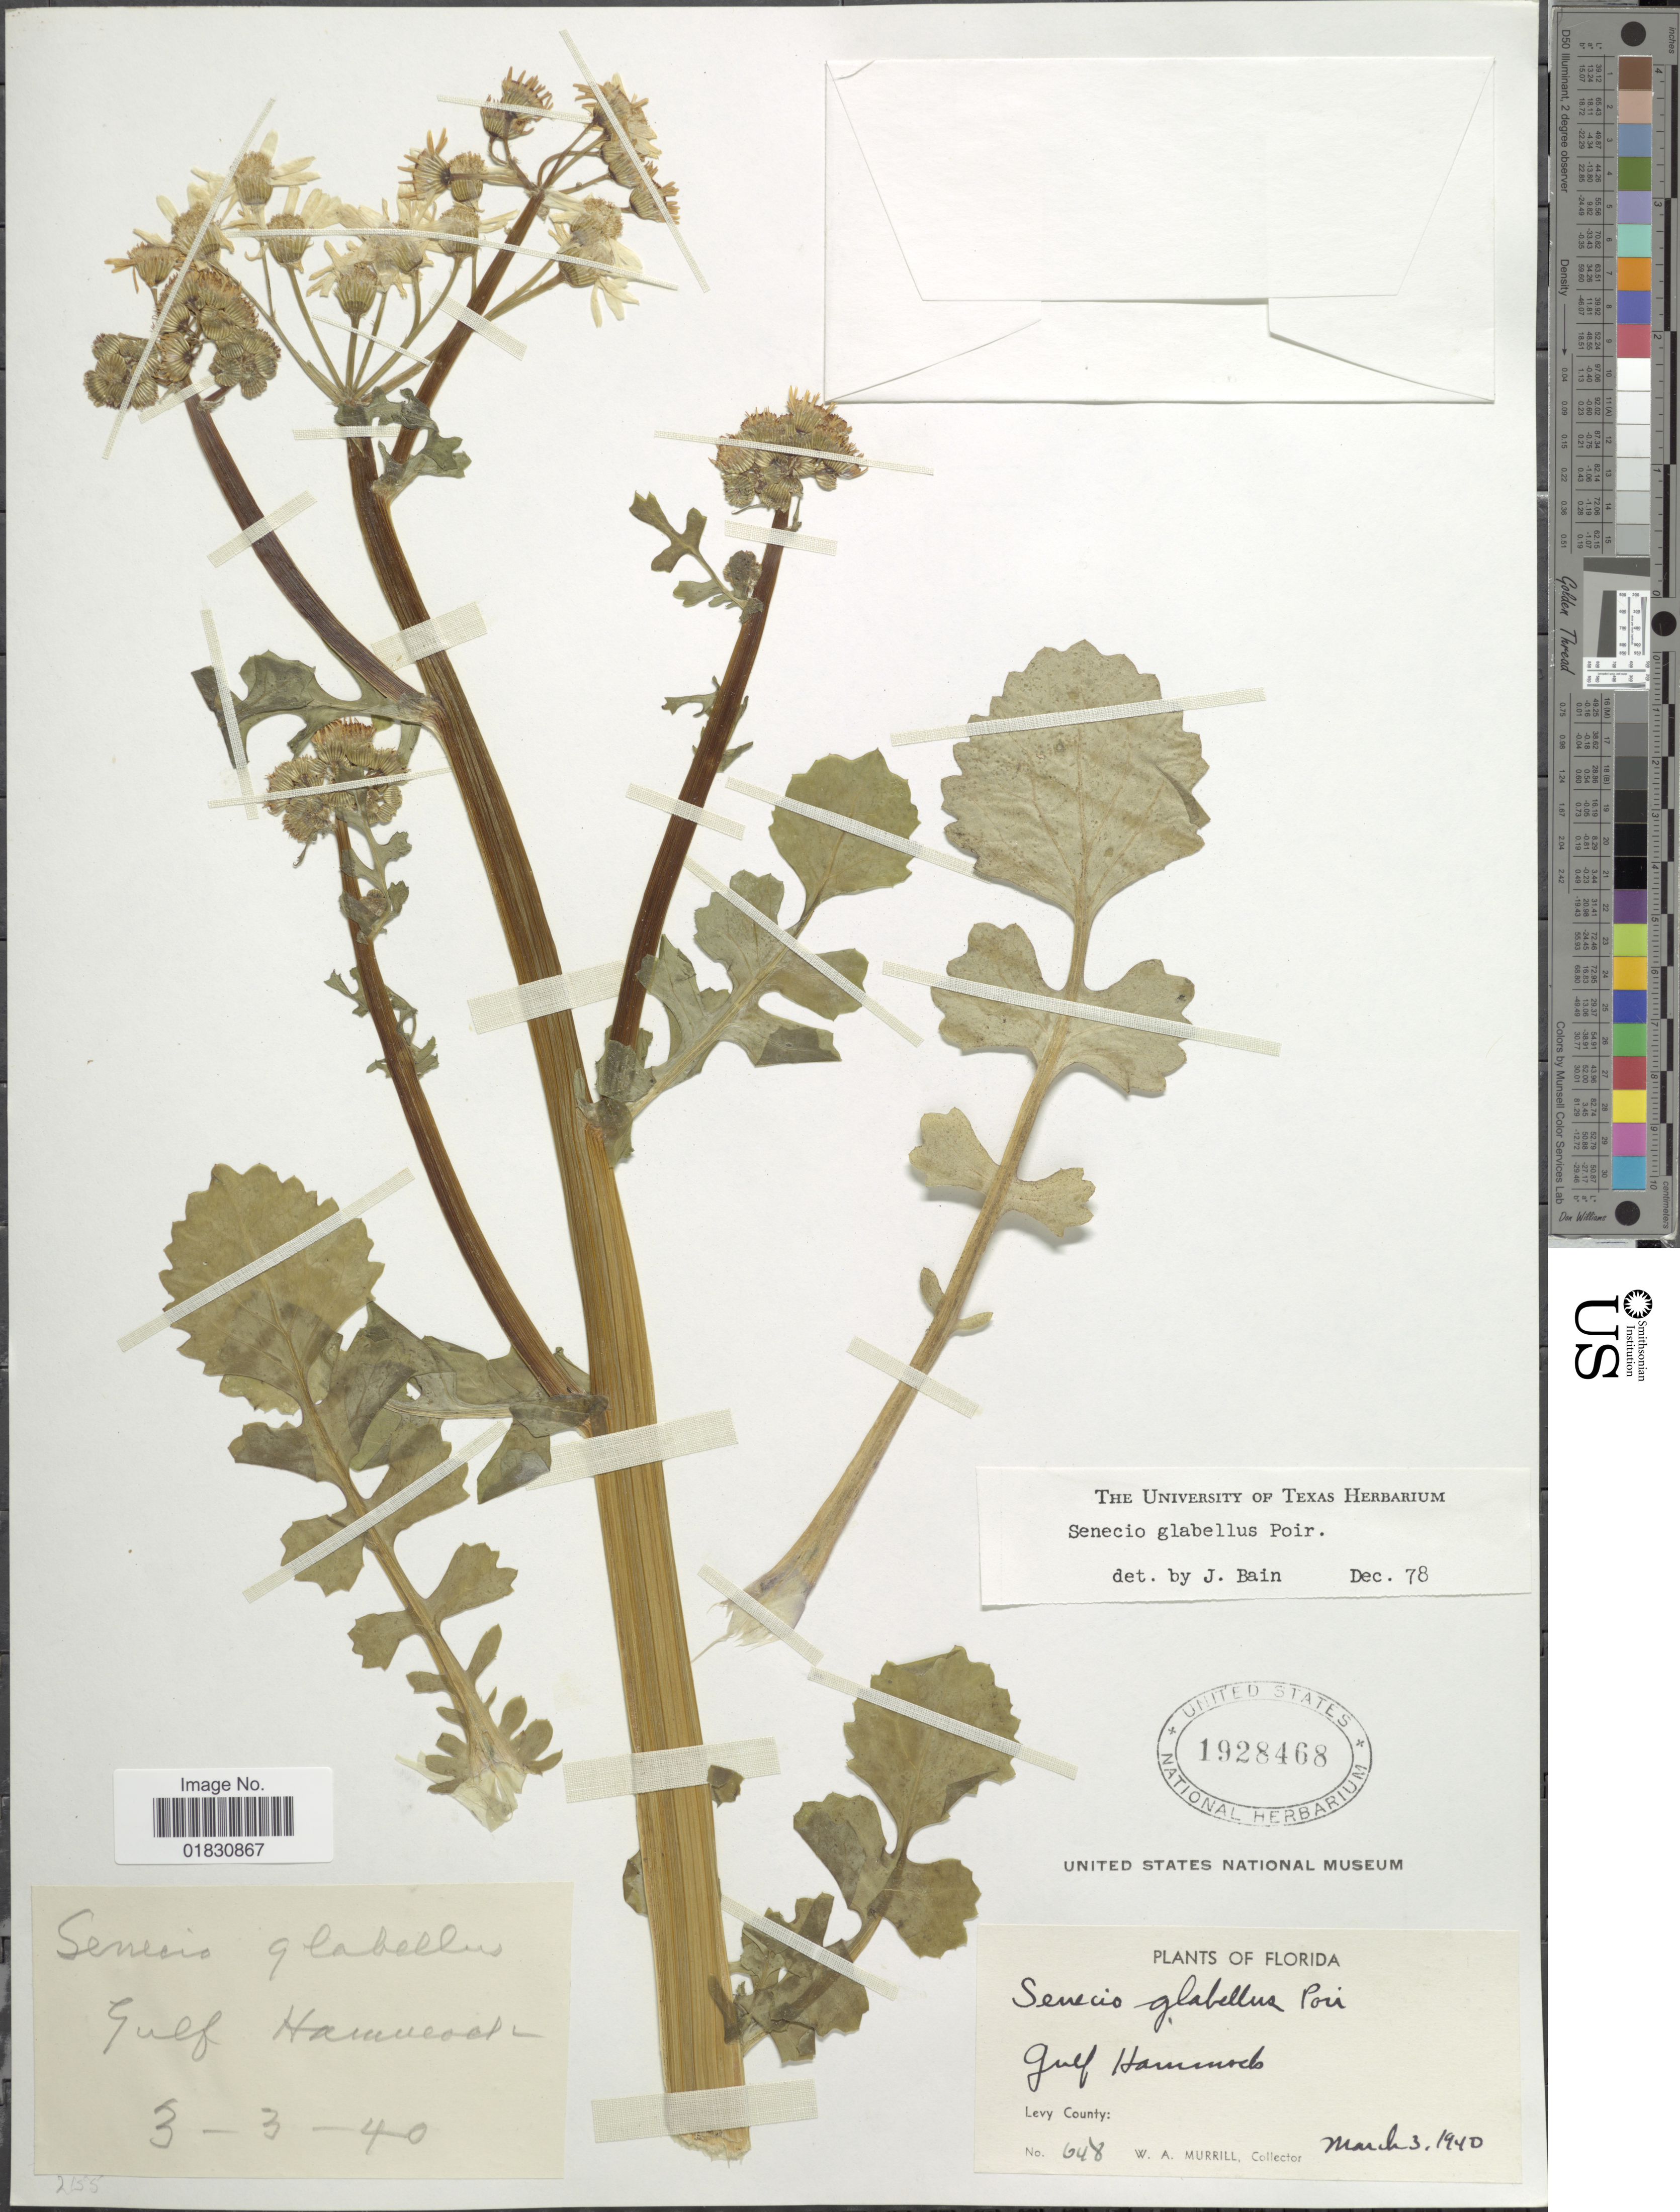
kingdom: Plantae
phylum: Tracheophyta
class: Magnoliopsida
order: Asterales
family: Asteraceae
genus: Packera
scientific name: Packera glabella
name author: (Poir.) C. Jeffrey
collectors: W. A. Murrill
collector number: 648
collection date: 1940-03-03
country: United States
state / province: Florida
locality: Gulf Hammock, Levy County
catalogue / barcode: US 1928468